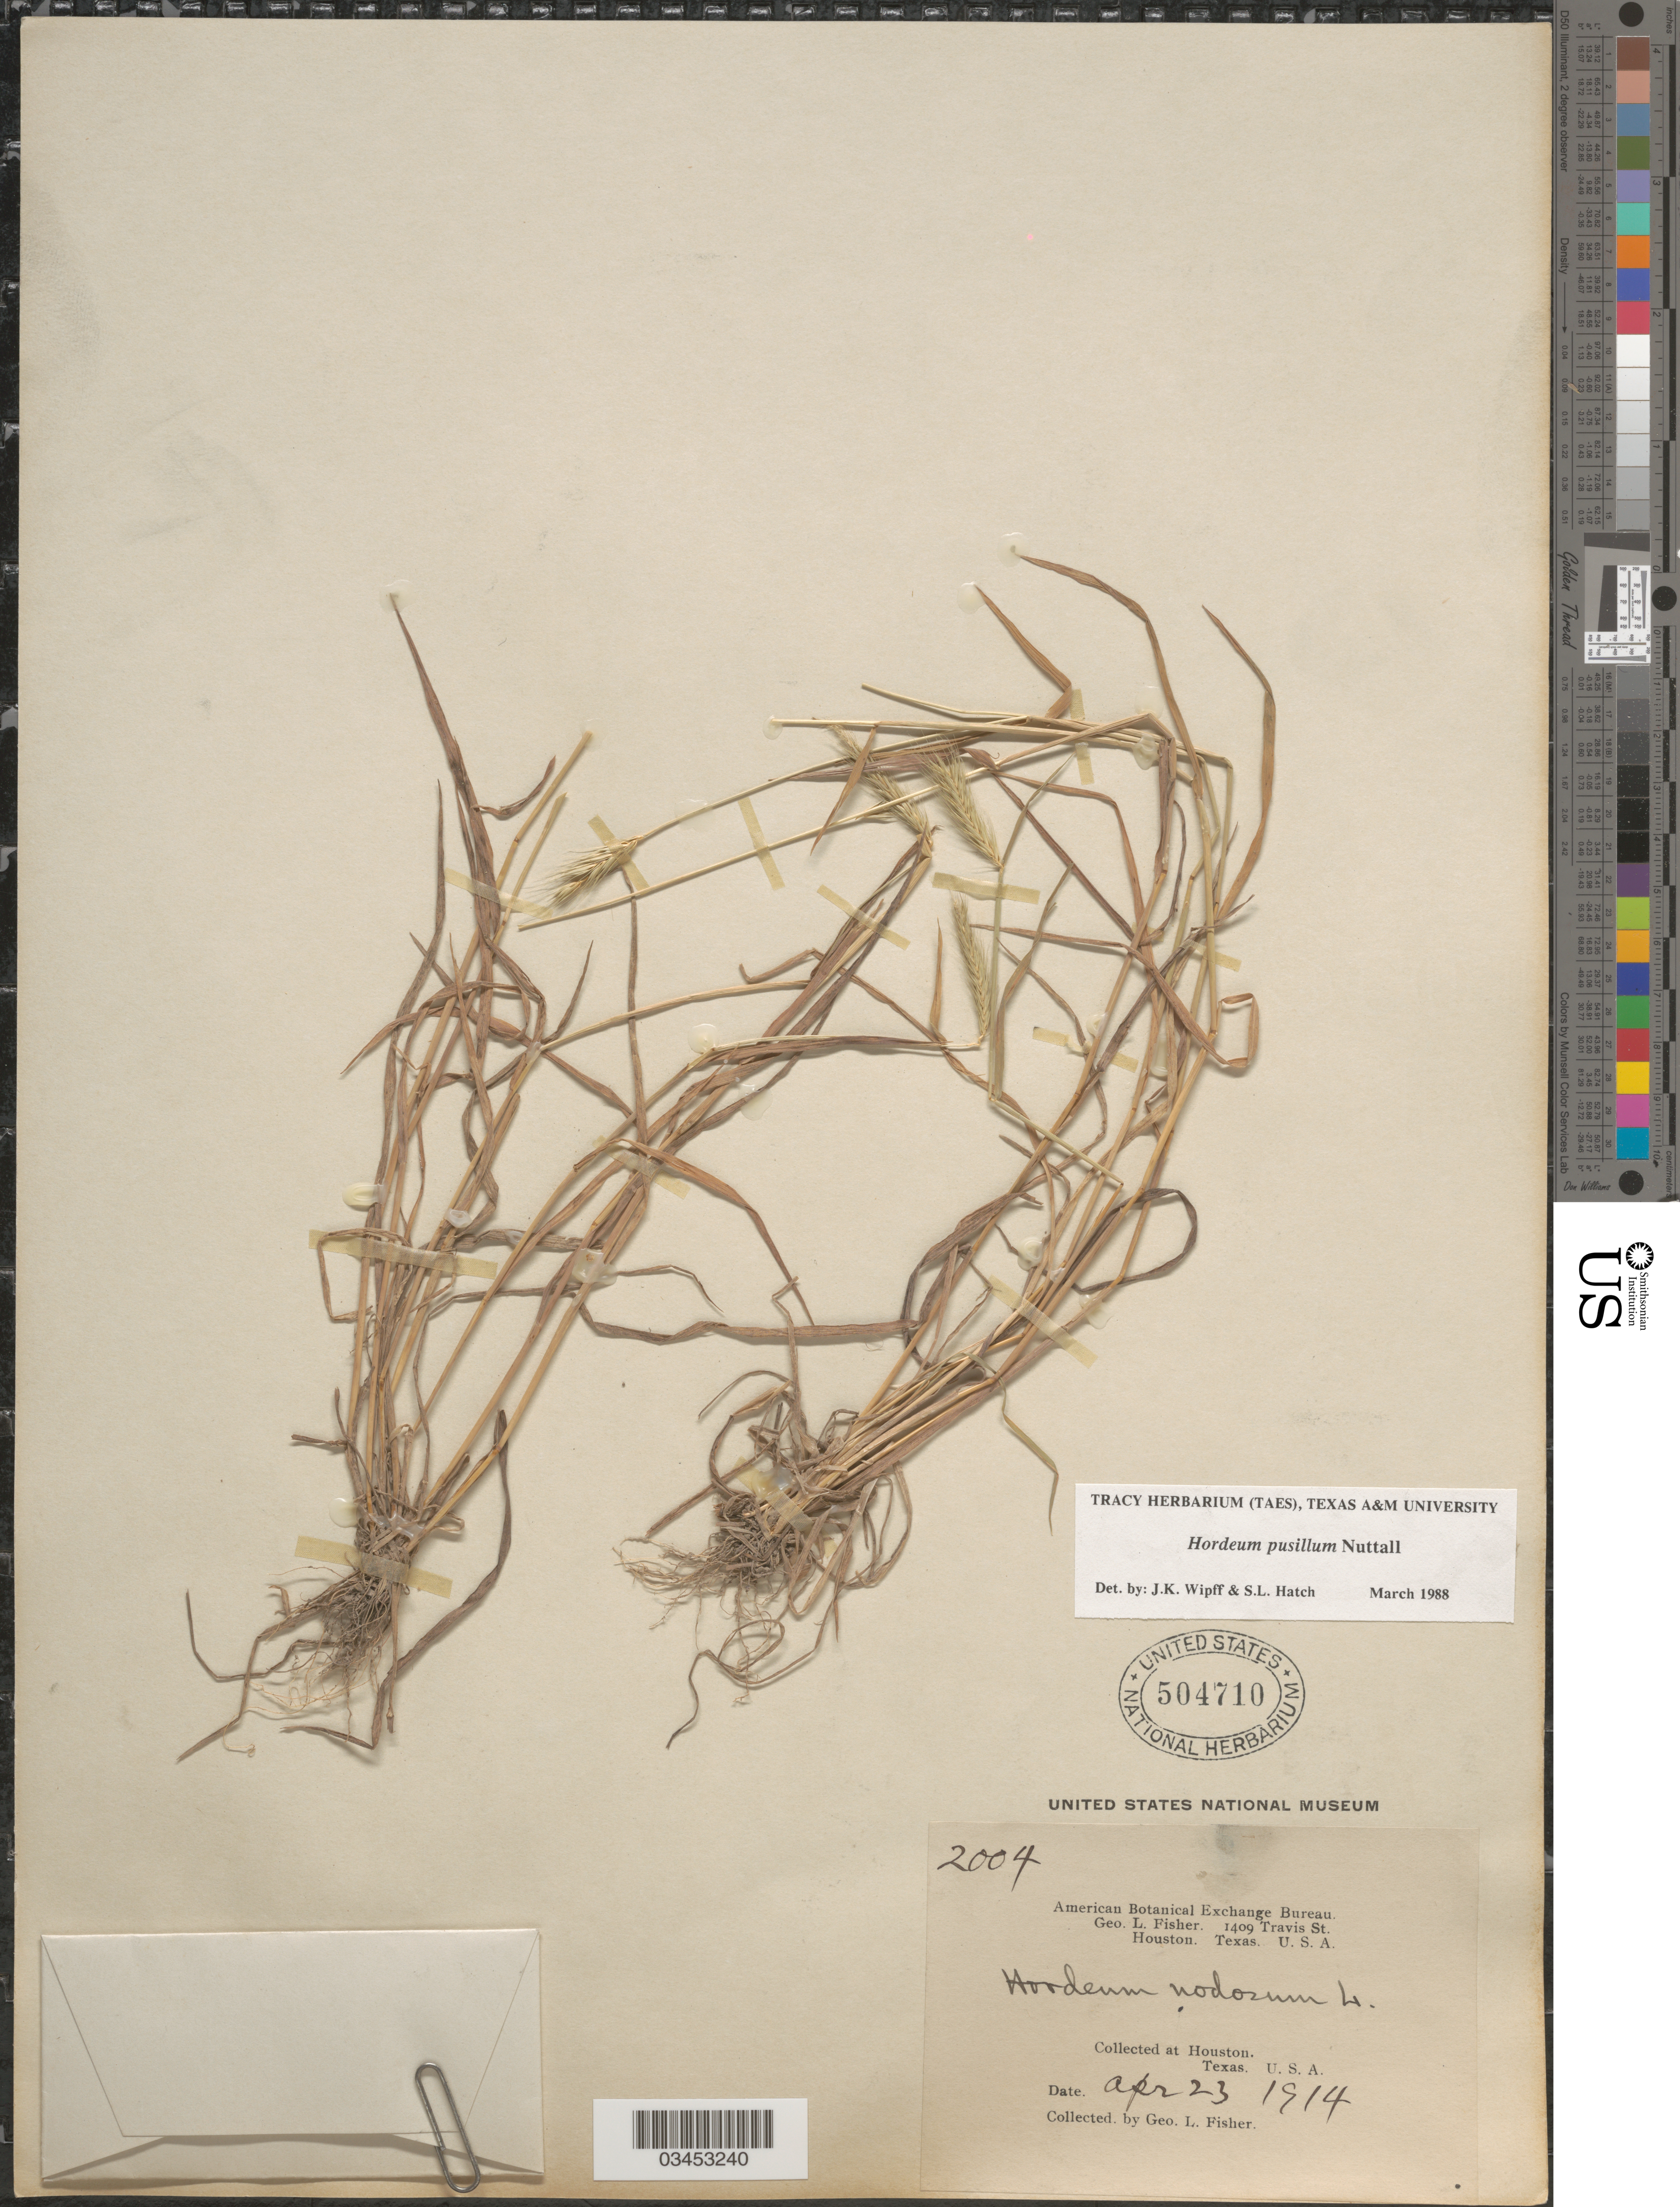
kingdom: Plantae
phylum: Tracheophyta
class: Liliopsida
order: Poales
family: Poaceae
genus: Hordeum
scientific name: Hordeum pusillum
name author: Nutt.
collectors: G. L. Fisher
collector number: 2004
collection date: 1914-04-23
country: United States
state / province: Texas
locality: Houston.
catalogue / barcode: US 504710